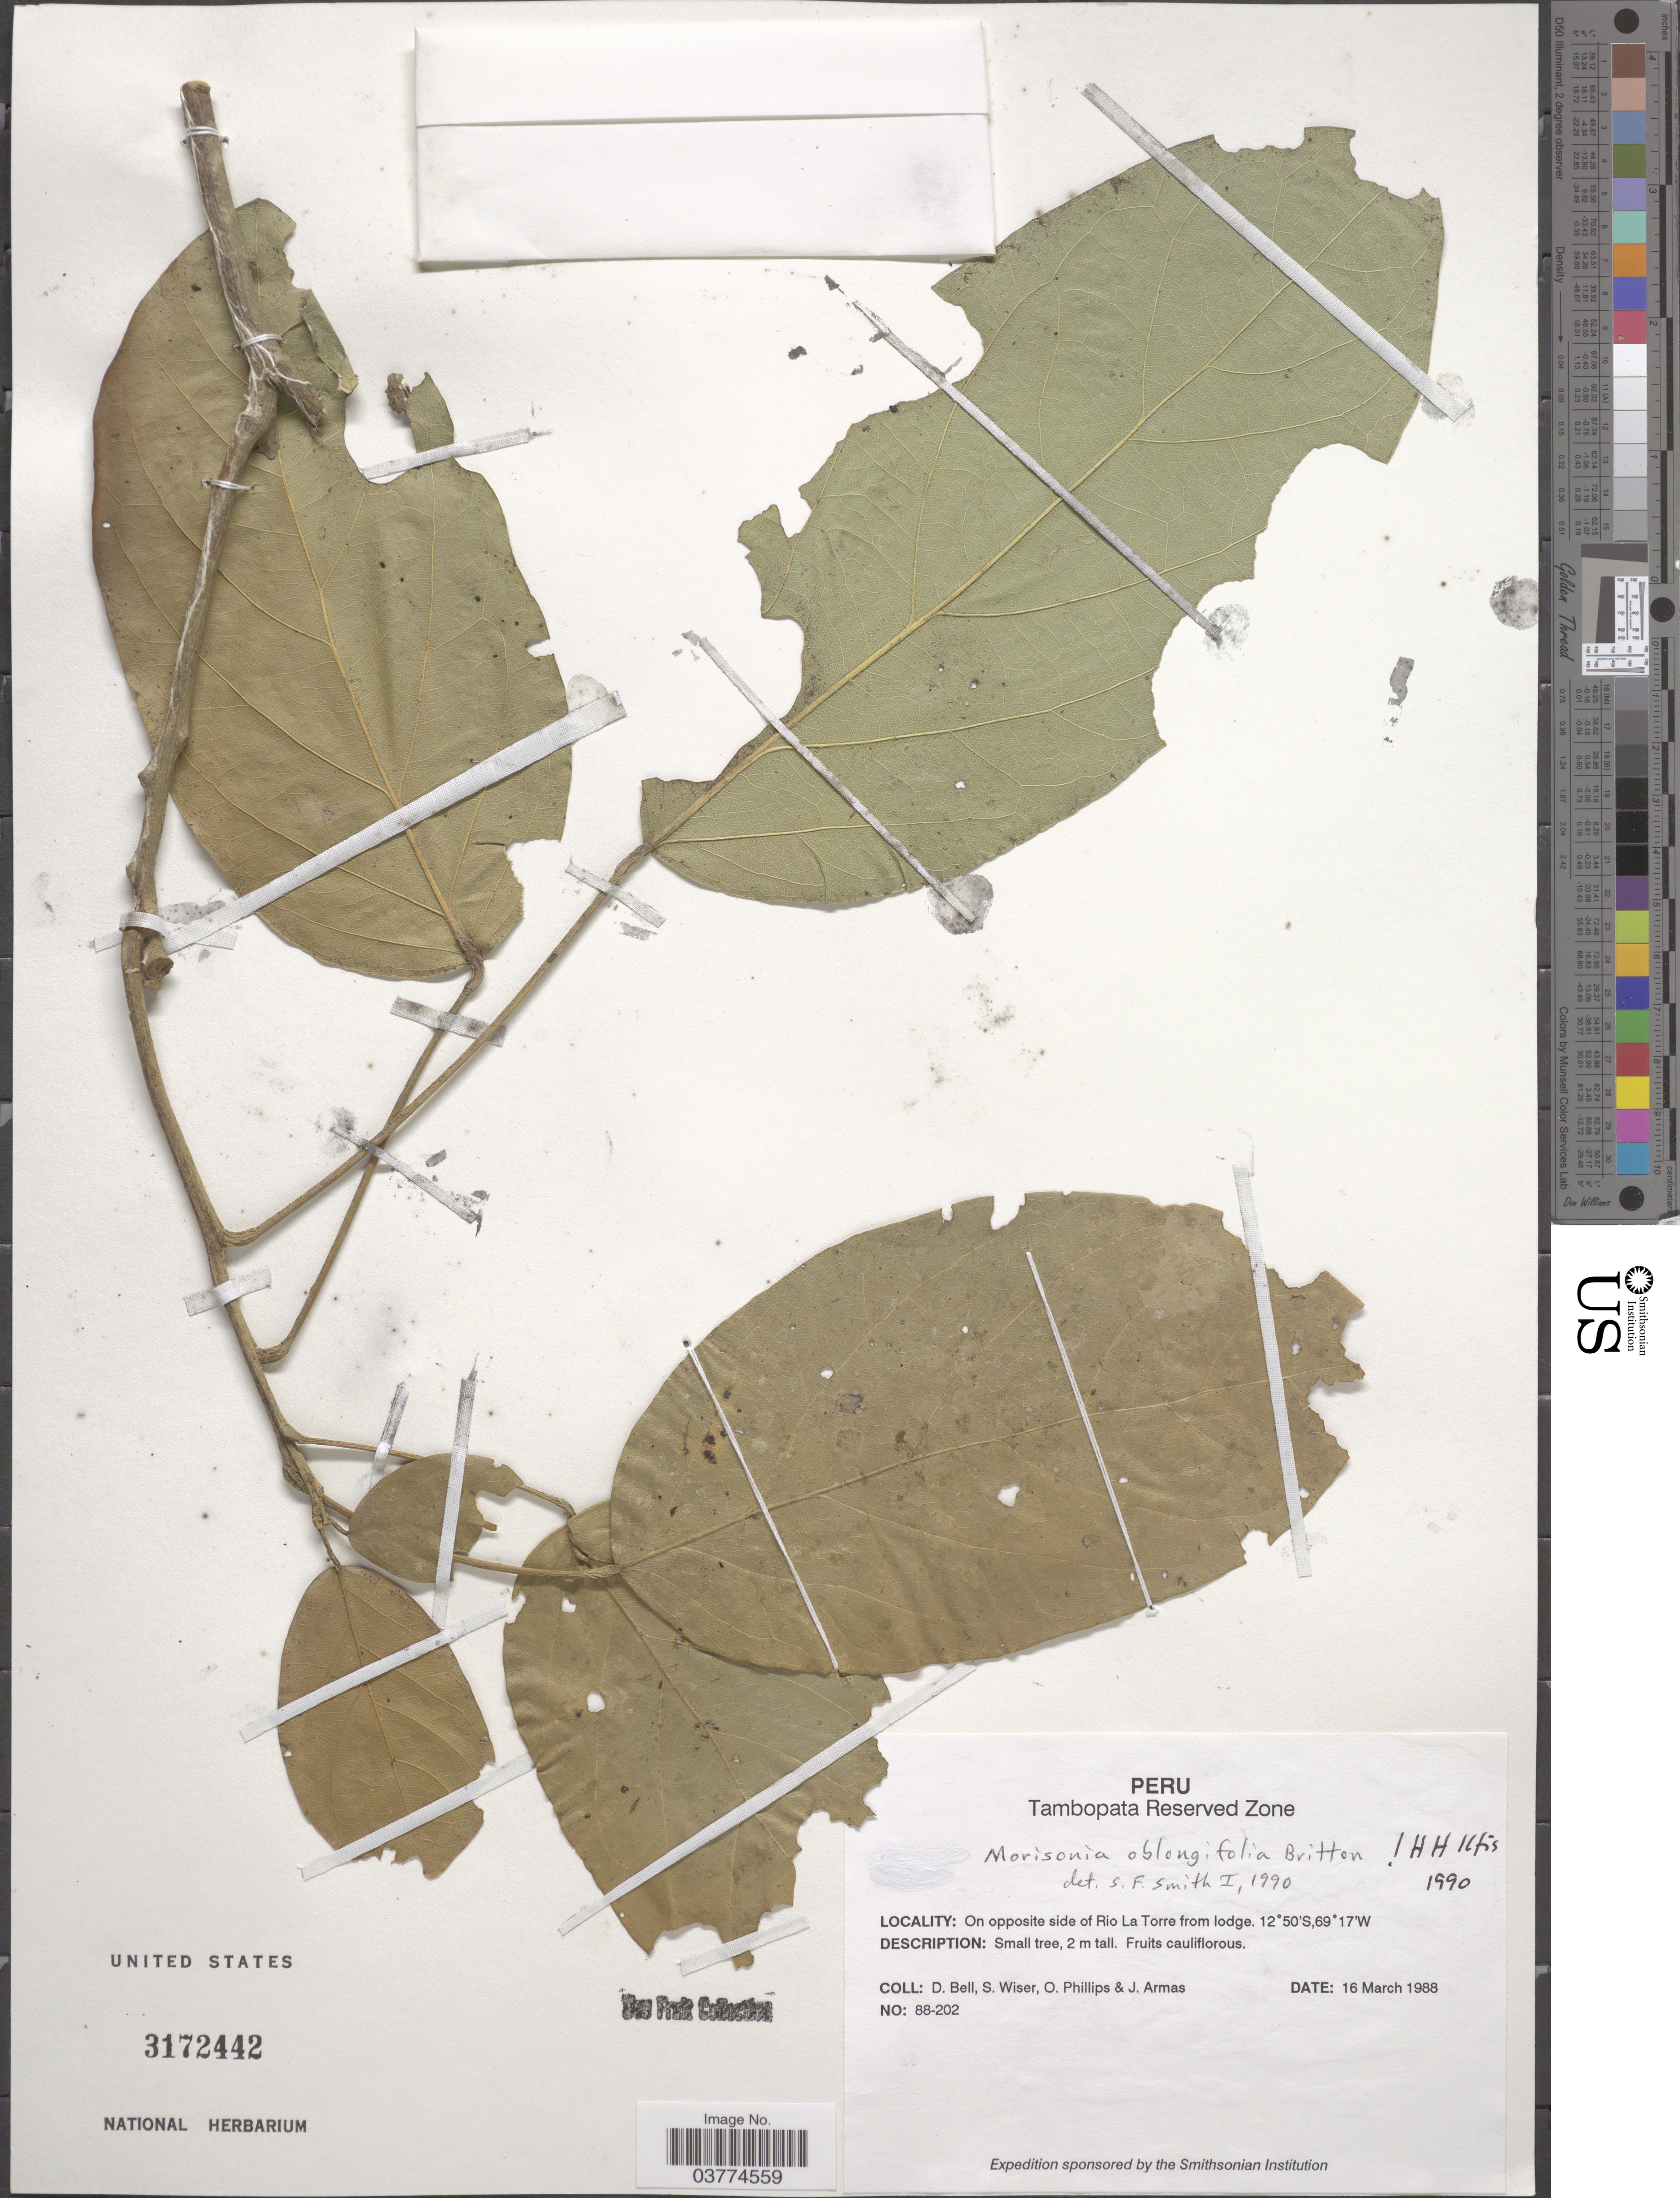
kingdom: Plantae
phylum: Tracheophyta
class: Magnoliopsida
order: Brassicales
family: Capparaceae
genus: Morisonia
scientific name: Morisonia oblongifolia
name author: Britton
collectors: D. A. Bell, S. Wiser, O. Phillips & J. Armas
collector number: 88-202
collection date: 1988-03-16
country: Peru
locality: Tambopata Reserved Zone. On opposite side of Rio La Torre from lodge.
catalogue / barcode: US 3172442